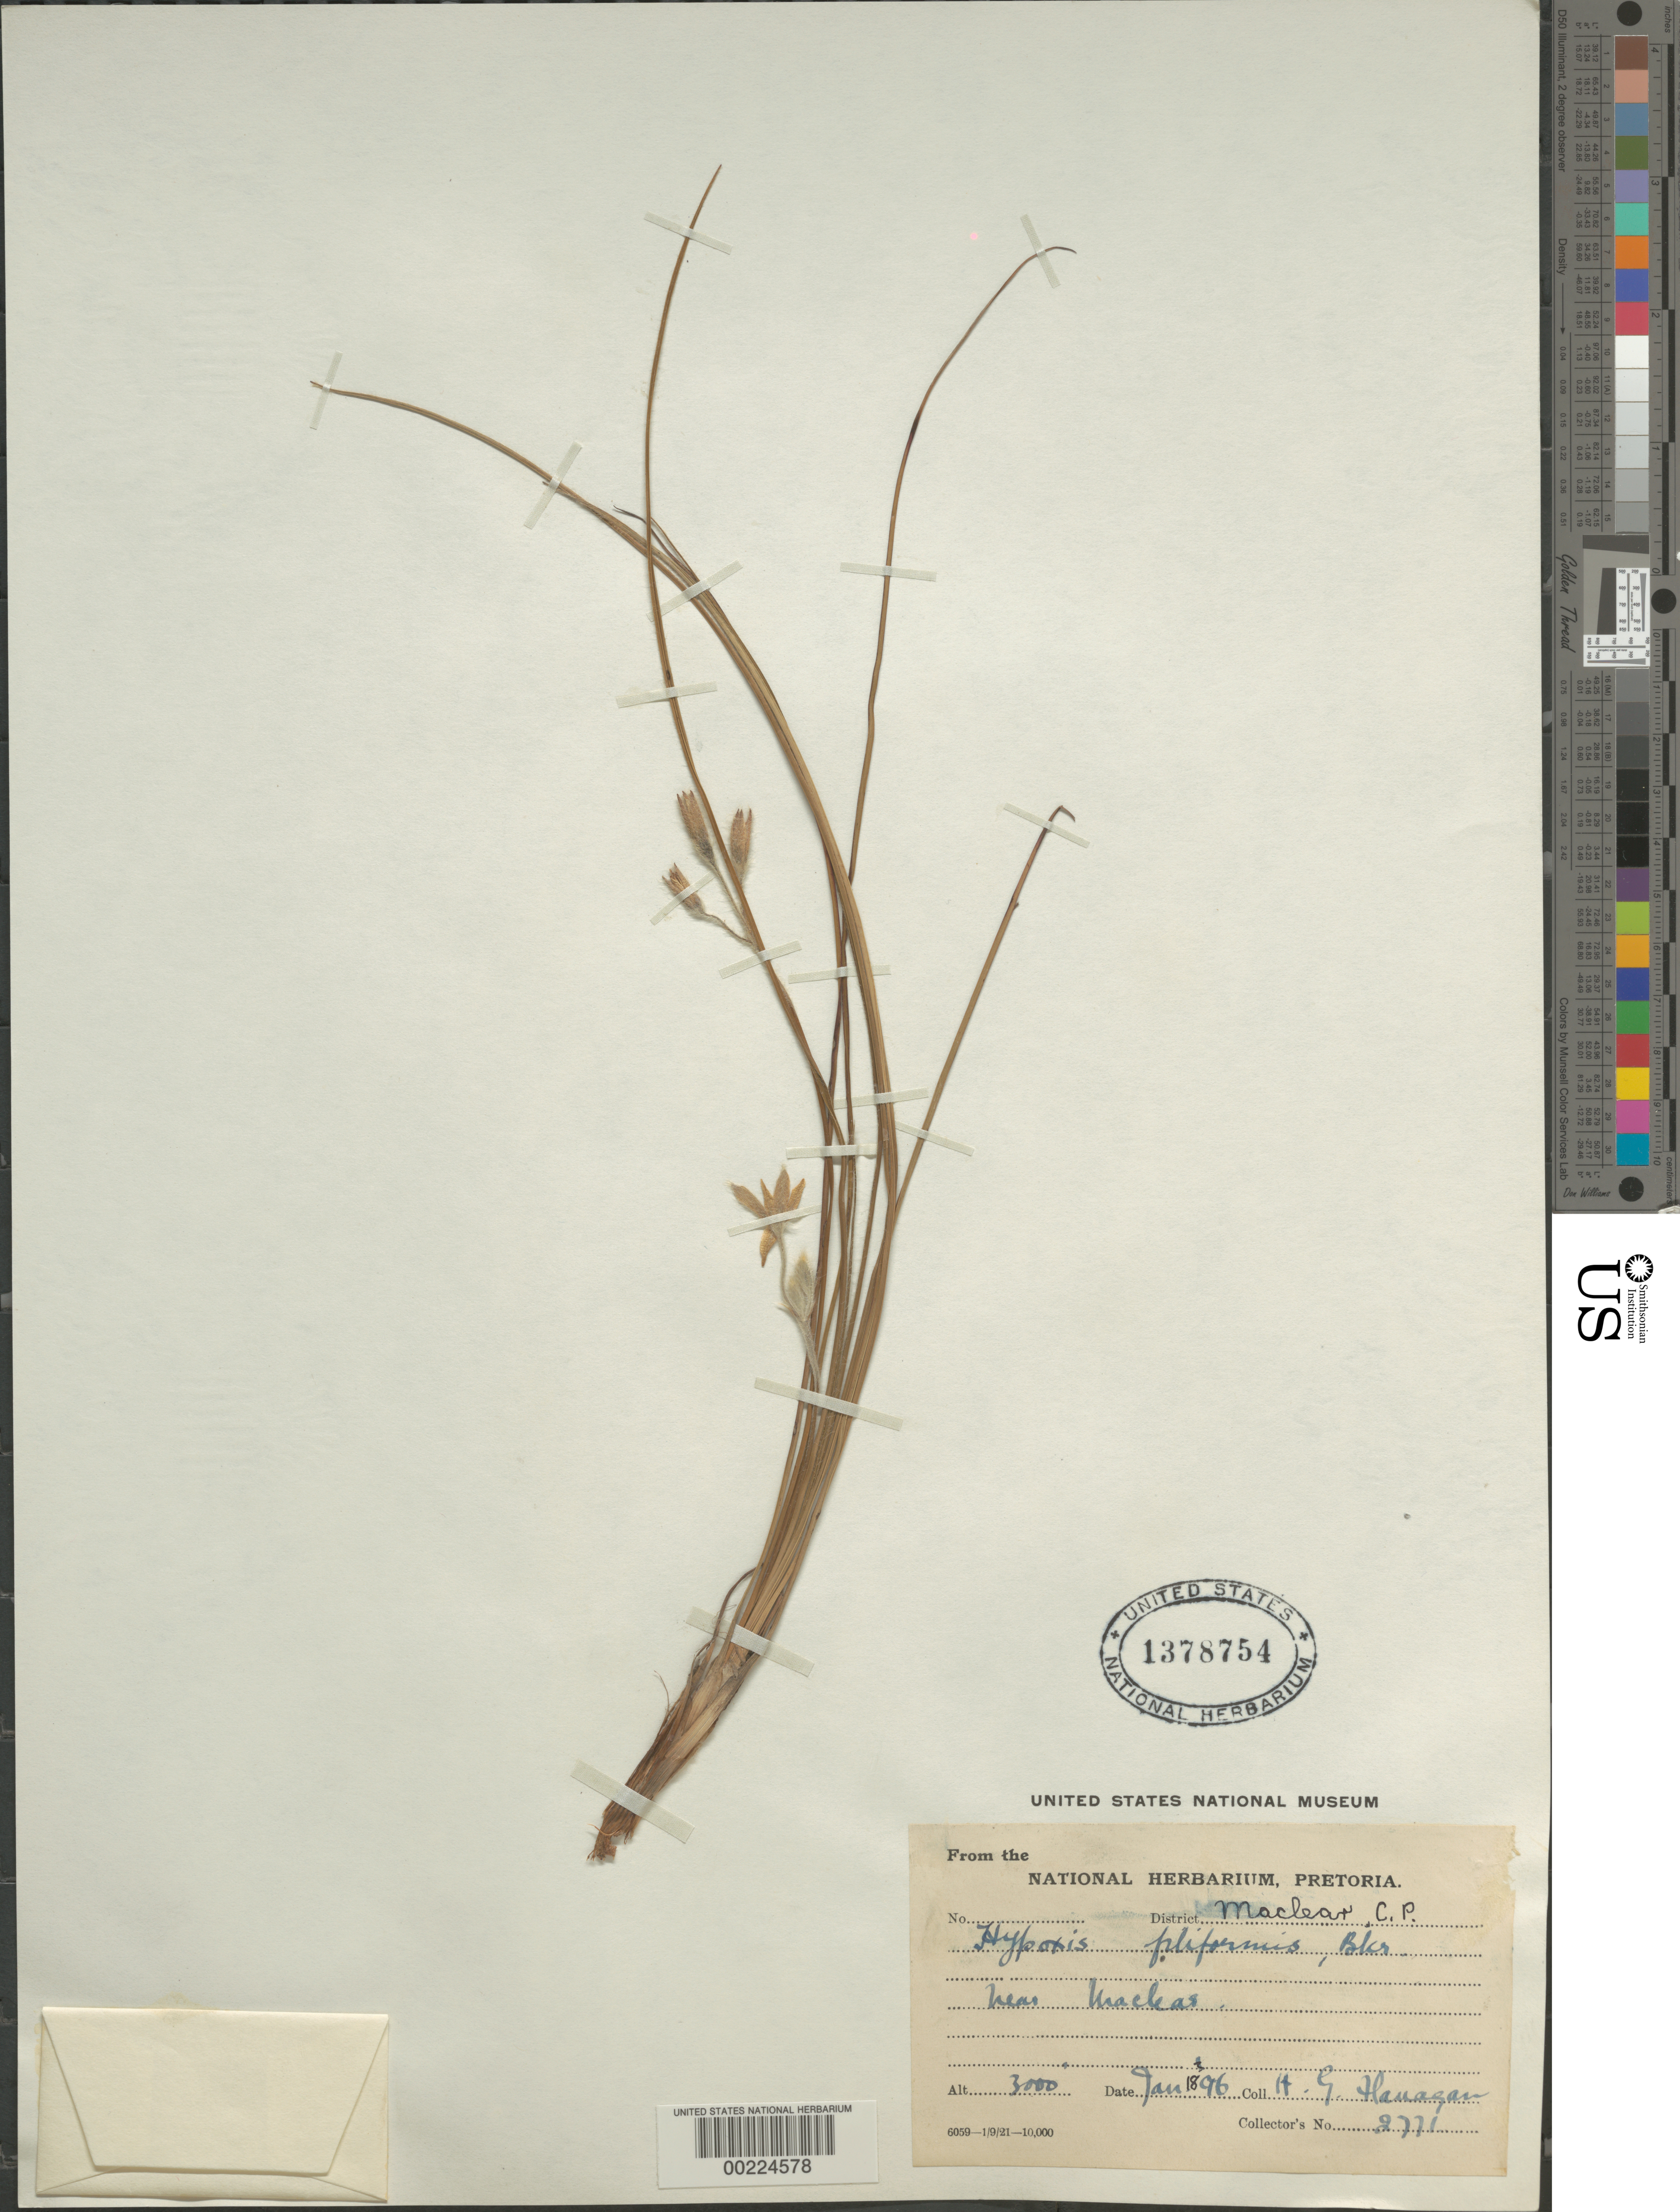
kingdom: Plantae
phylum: Tracheophyta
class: Liliopsida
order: Asparagales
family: Hypoxidaceae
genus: Hypoxis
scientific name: Hypoxis filiformis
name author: Baker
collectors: H. Hanagan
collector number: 2771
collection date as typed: Jan 1896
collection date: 1896-01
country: South Africa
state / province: Eastern Cape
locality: Near machas. Maclear Dist.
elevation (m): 914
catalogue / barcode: US 1378754